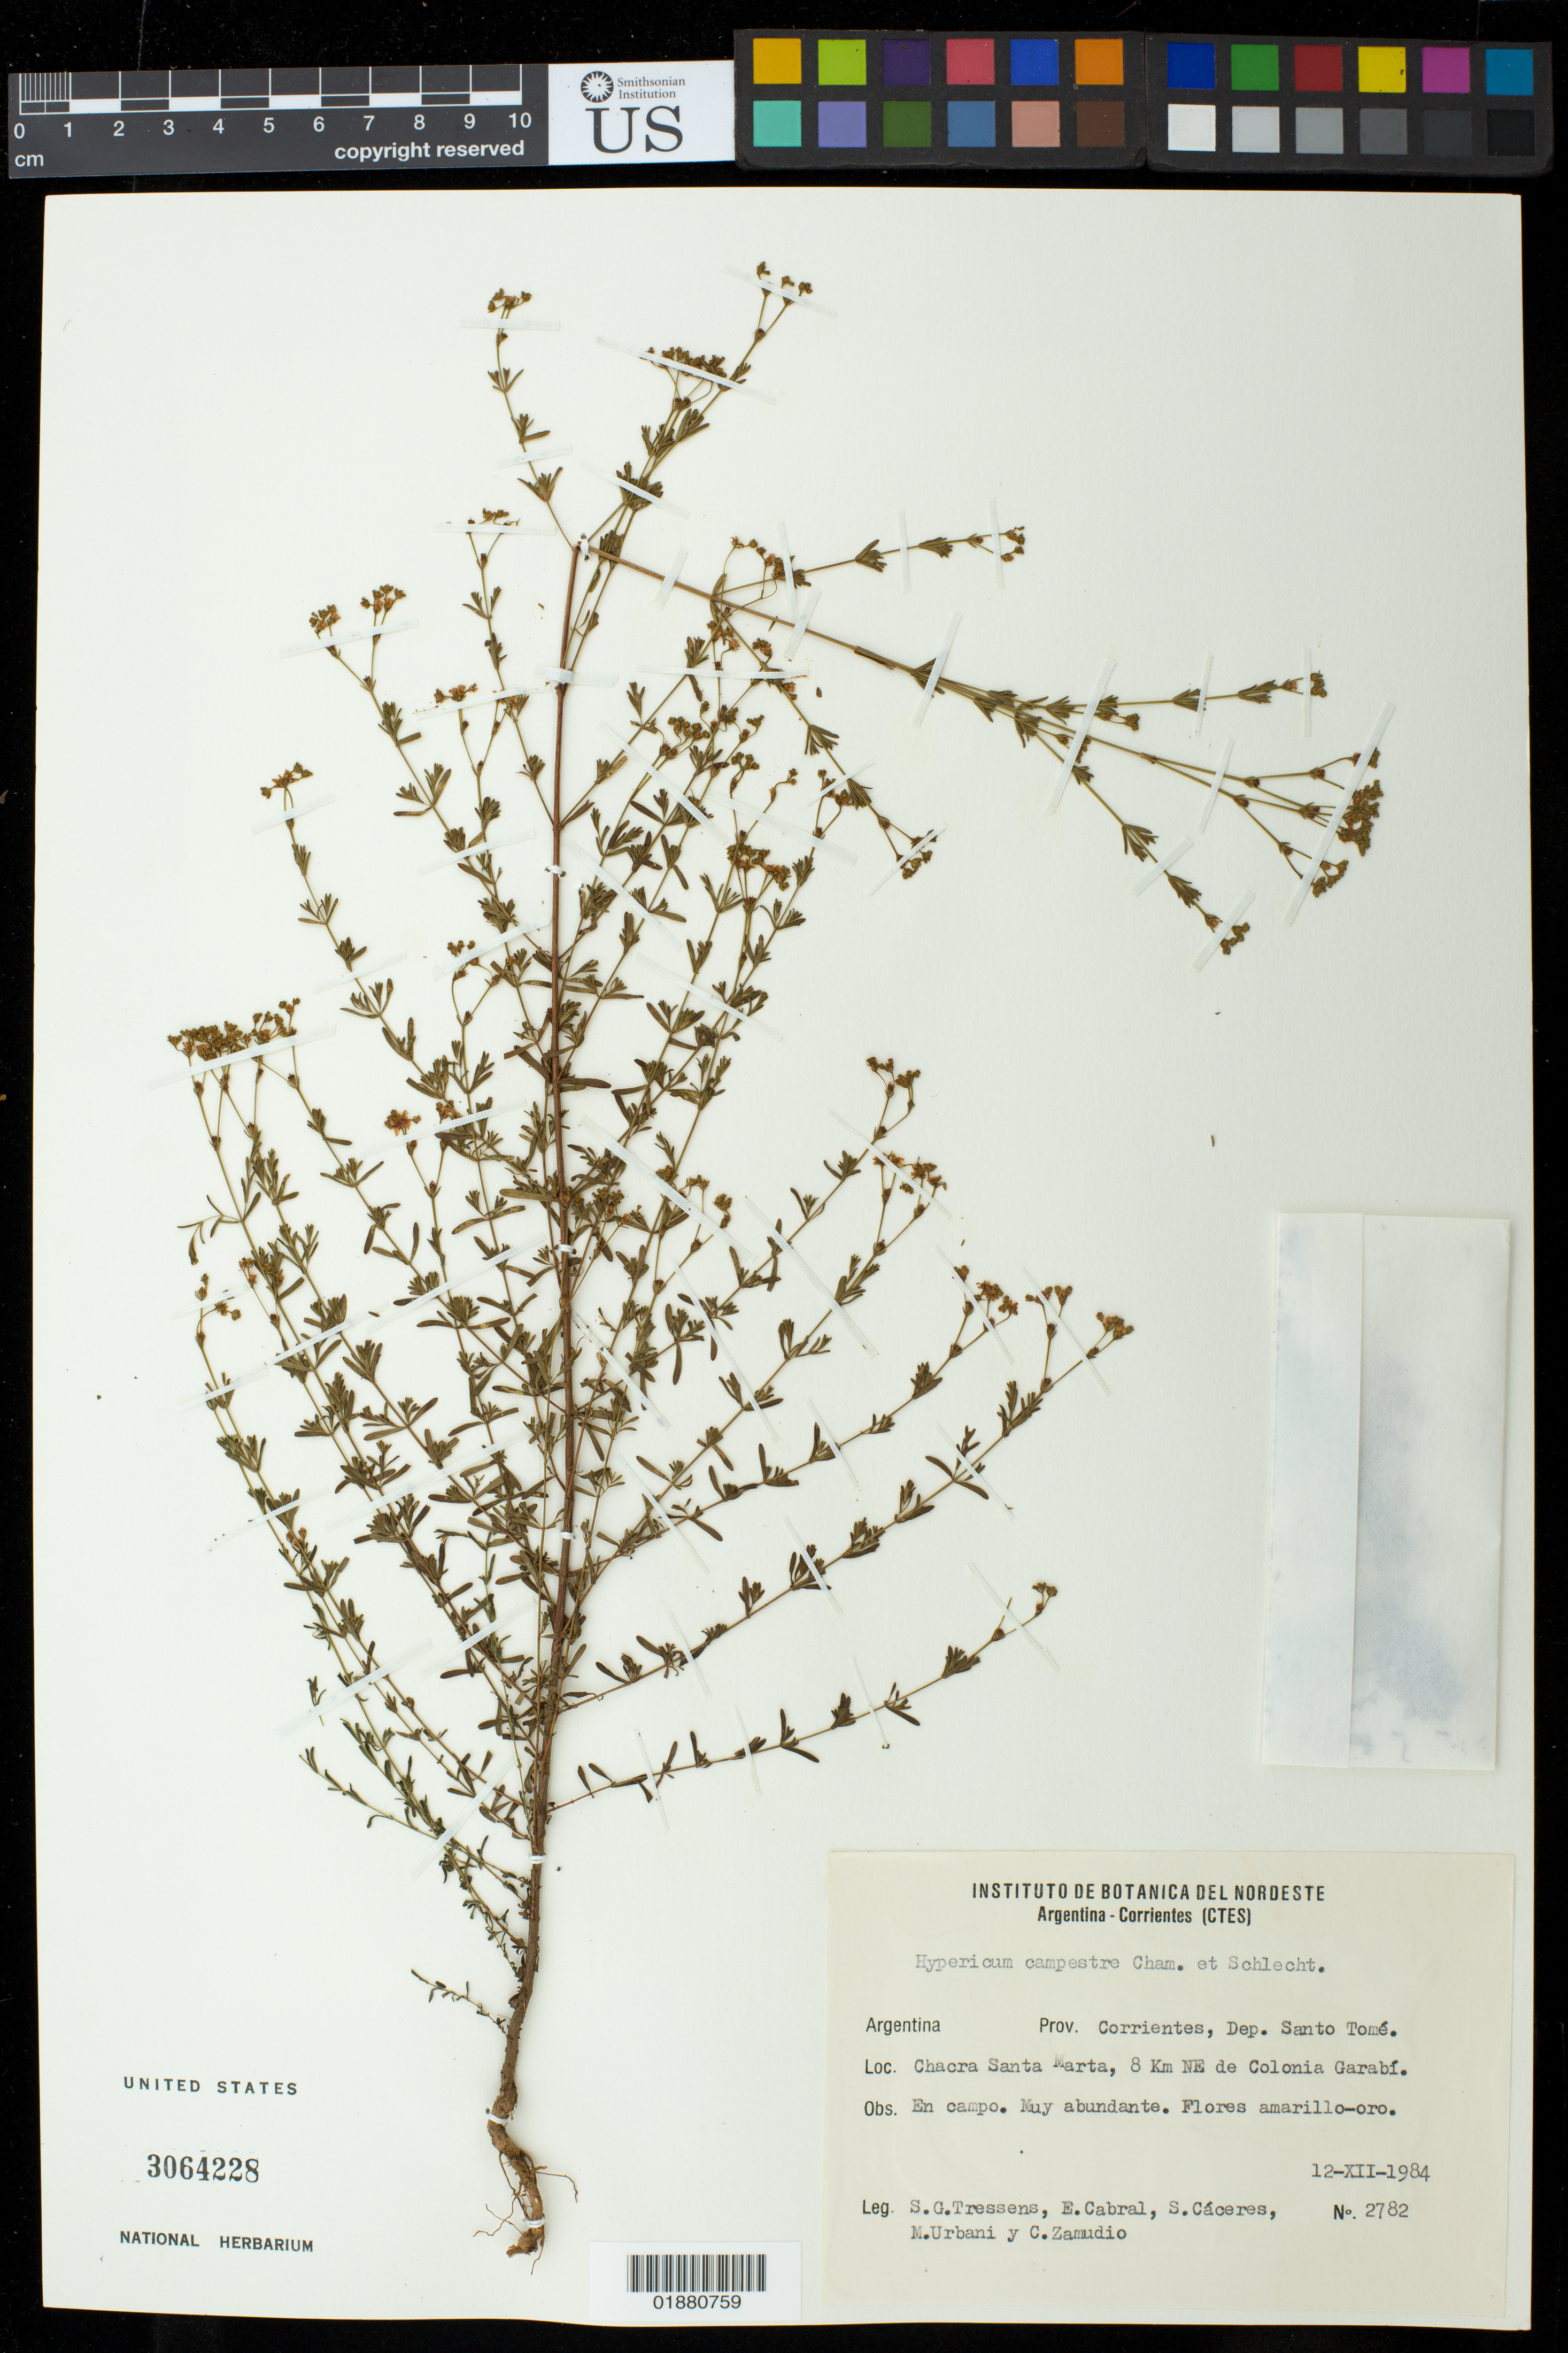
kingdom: Plantae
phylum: Tracheophyta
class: Magnoliopsida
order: Malpighiales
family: Hypericaceae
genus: Hypericum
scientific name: Hypericum campestre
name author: Cham. & Schltdl.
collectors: S. Tressens, E. Cabral, S. Cáceres, M. Urbani & C. Zamudio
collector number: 2782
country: Argentina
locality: Prov. Corrientes, Dep. Santo Tomé. Loc. Chacra Santa Marta, 8 Km NE de Colonia Garabí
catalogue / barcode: US 3064228